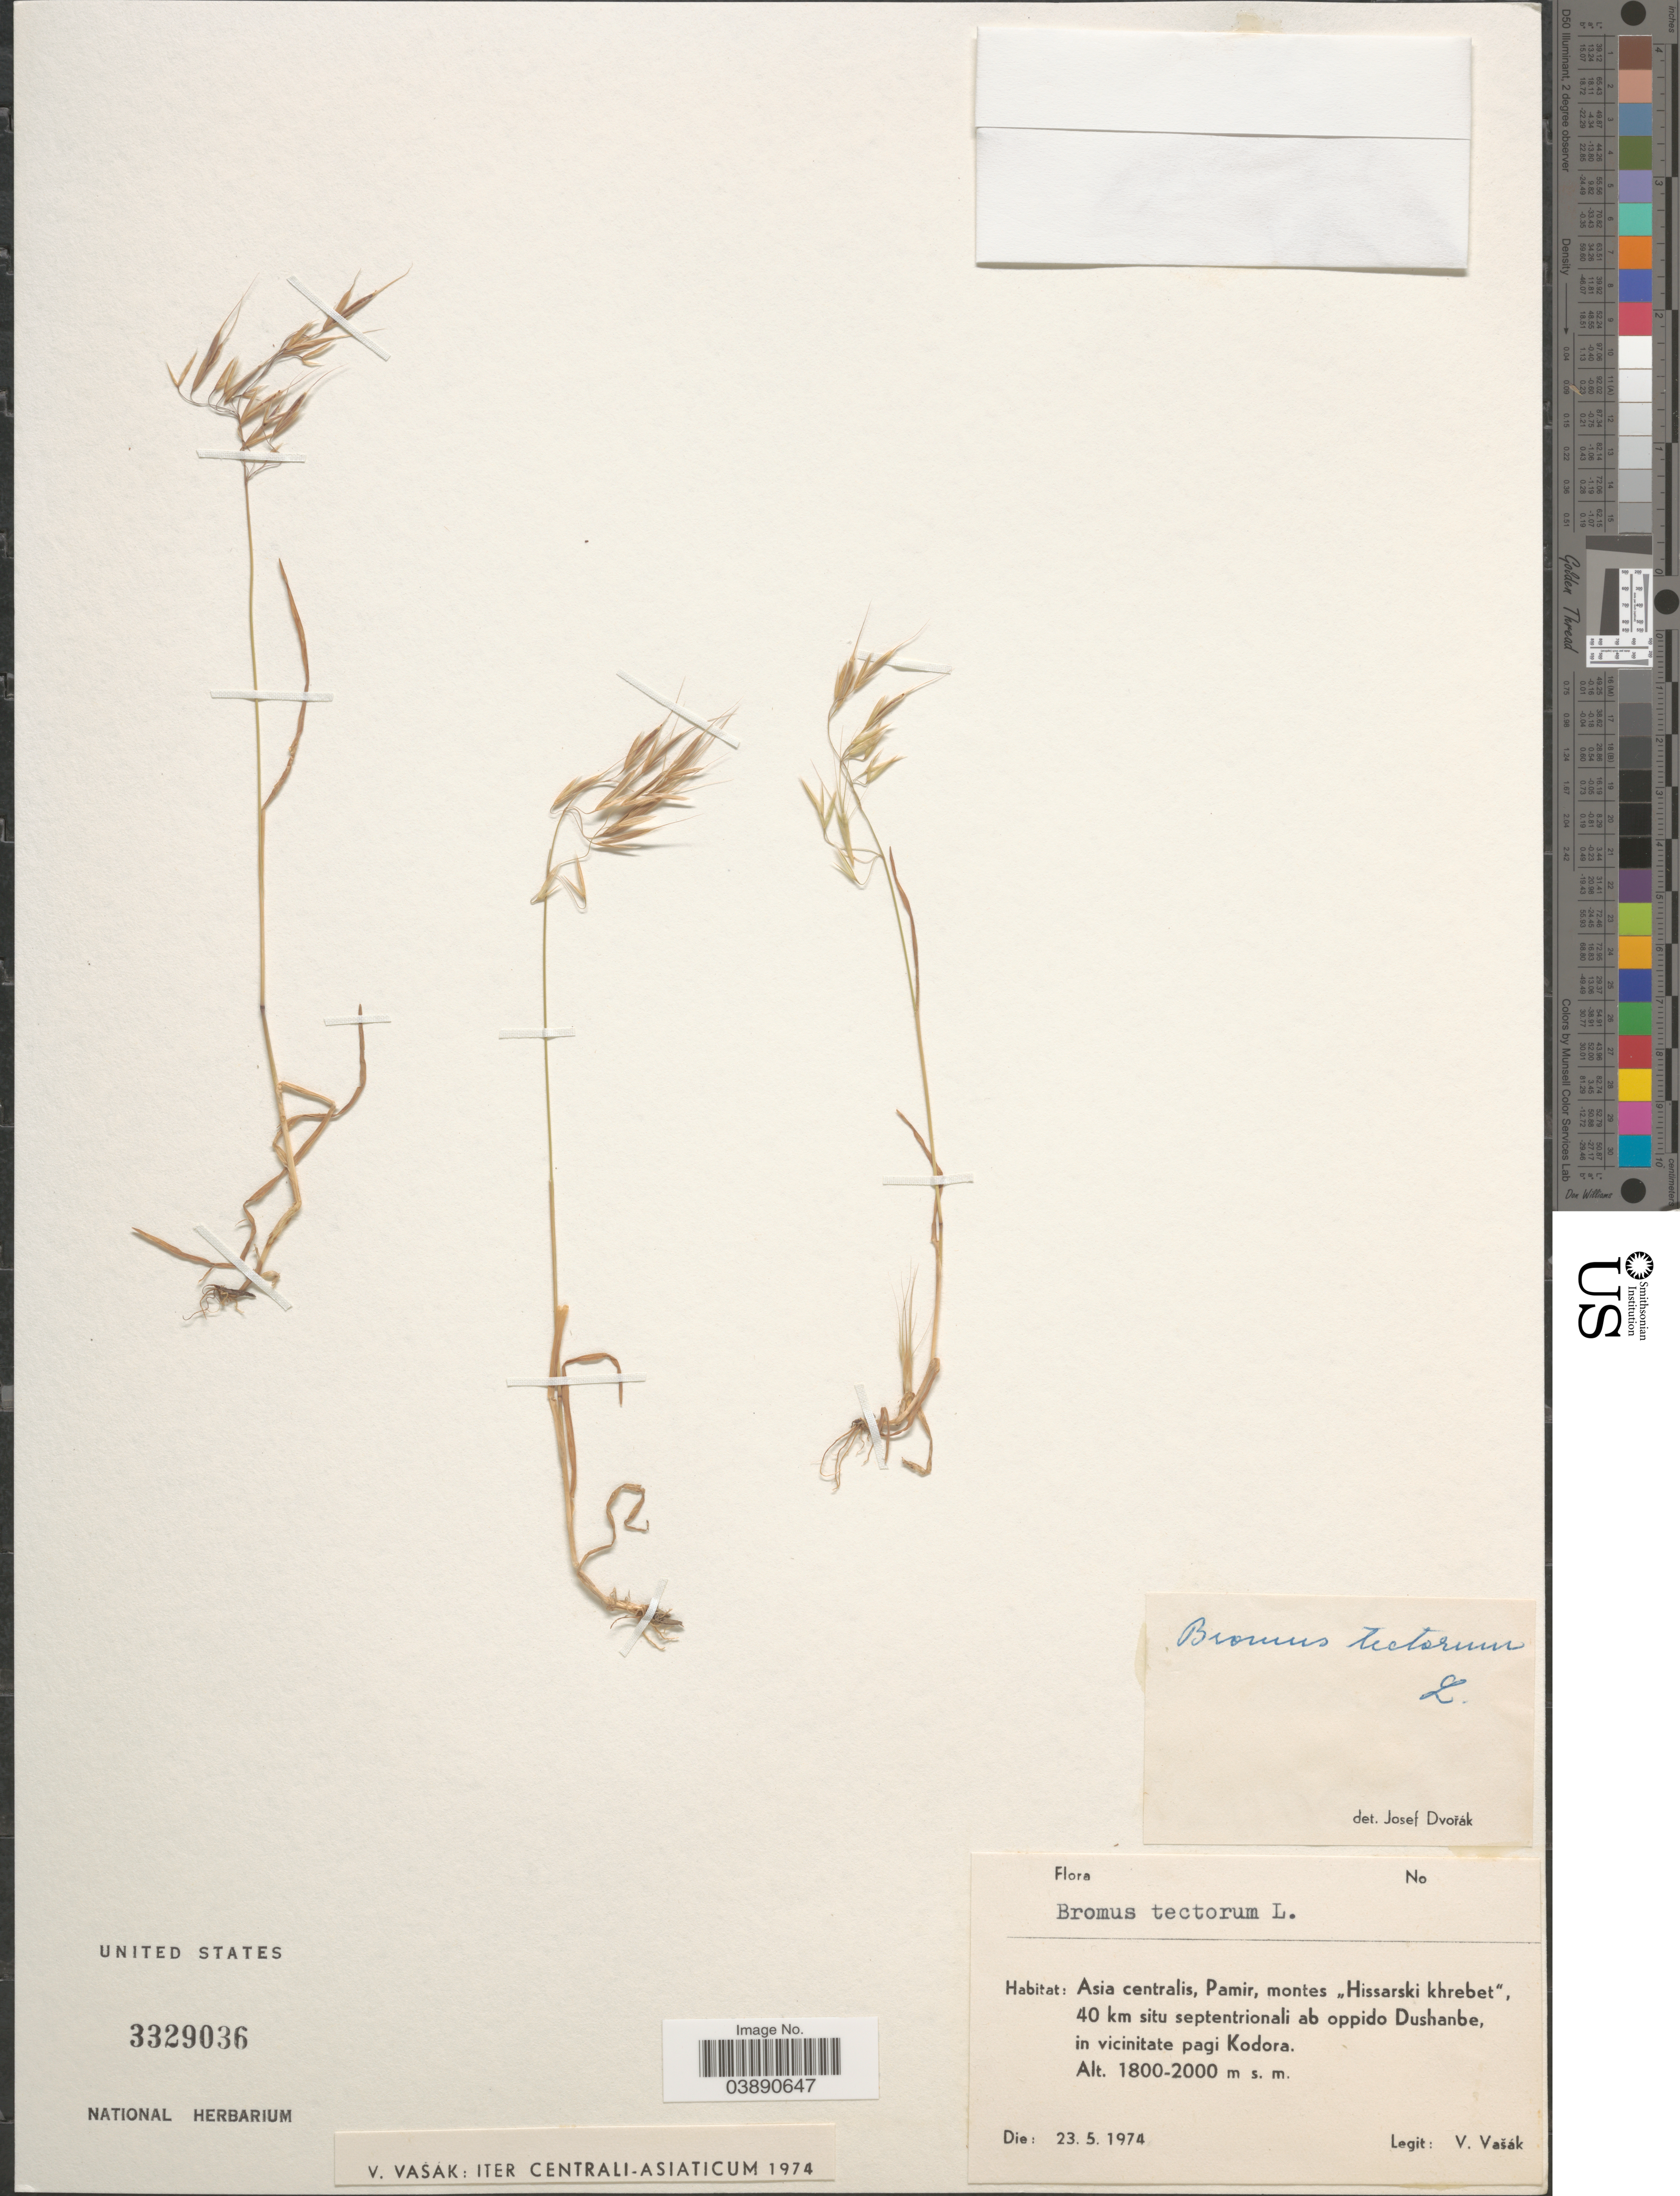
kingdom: Plantae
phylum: Tracheophyta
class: Liliopsida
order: Poales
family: Poaceae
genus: Bromus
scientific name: Bromus tectorum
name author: L.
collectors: V. Vasak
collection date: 1974-05-23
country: Tajikistan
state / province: Dushanbe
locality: Asia centralis, Pamir, montes "Hissarski khrebet", 40 km situ septentrionali ab oppido Dushanbe, in vicinitate pagi Kodora.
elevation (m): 1800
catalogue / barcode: US 3329036